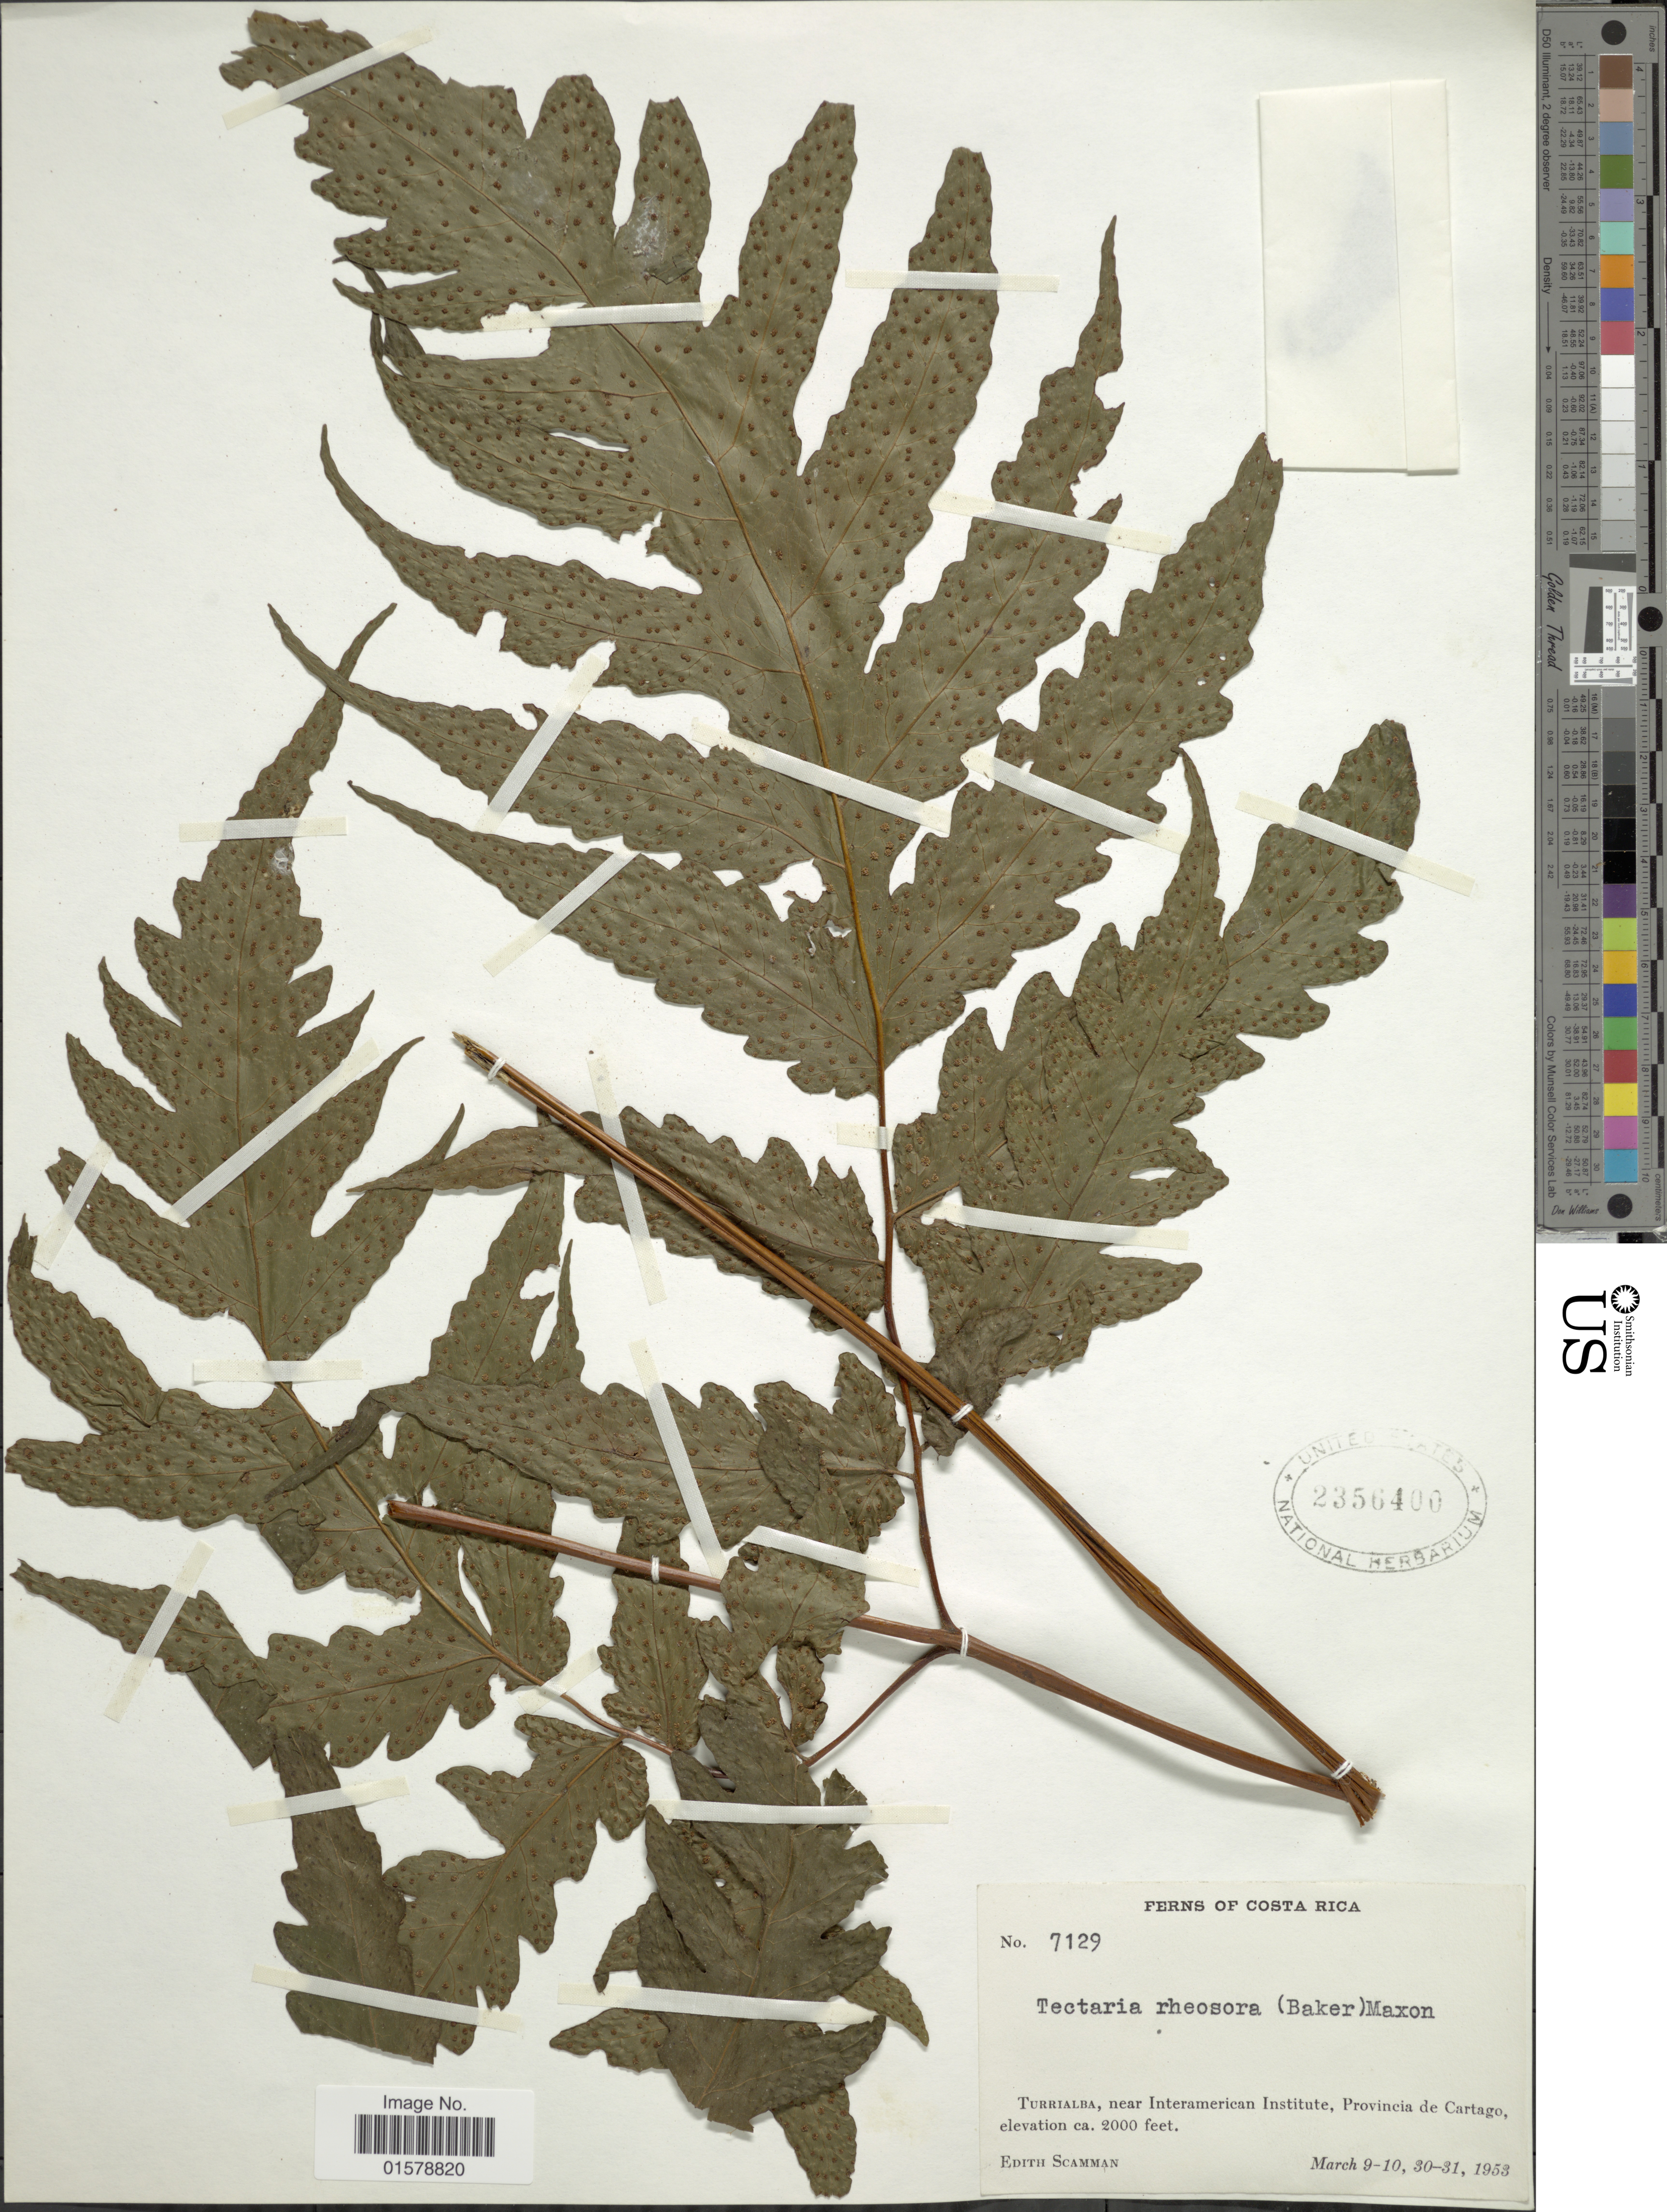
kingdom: Plantae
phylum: Tracheophyta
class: Polypodiopsida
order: Polypodiales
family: Tectariaceae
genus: Tectaria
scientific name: Tectaria rivalis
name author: (Mett. ex Kuhn) C. Chr.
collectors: E. Scamman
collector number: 7129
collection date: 1953-03-09/1953-03-31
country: Costa Rica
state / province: Cartago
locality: Turrialba, near Interamerican Institute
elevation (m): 610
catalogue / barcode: US 2356400